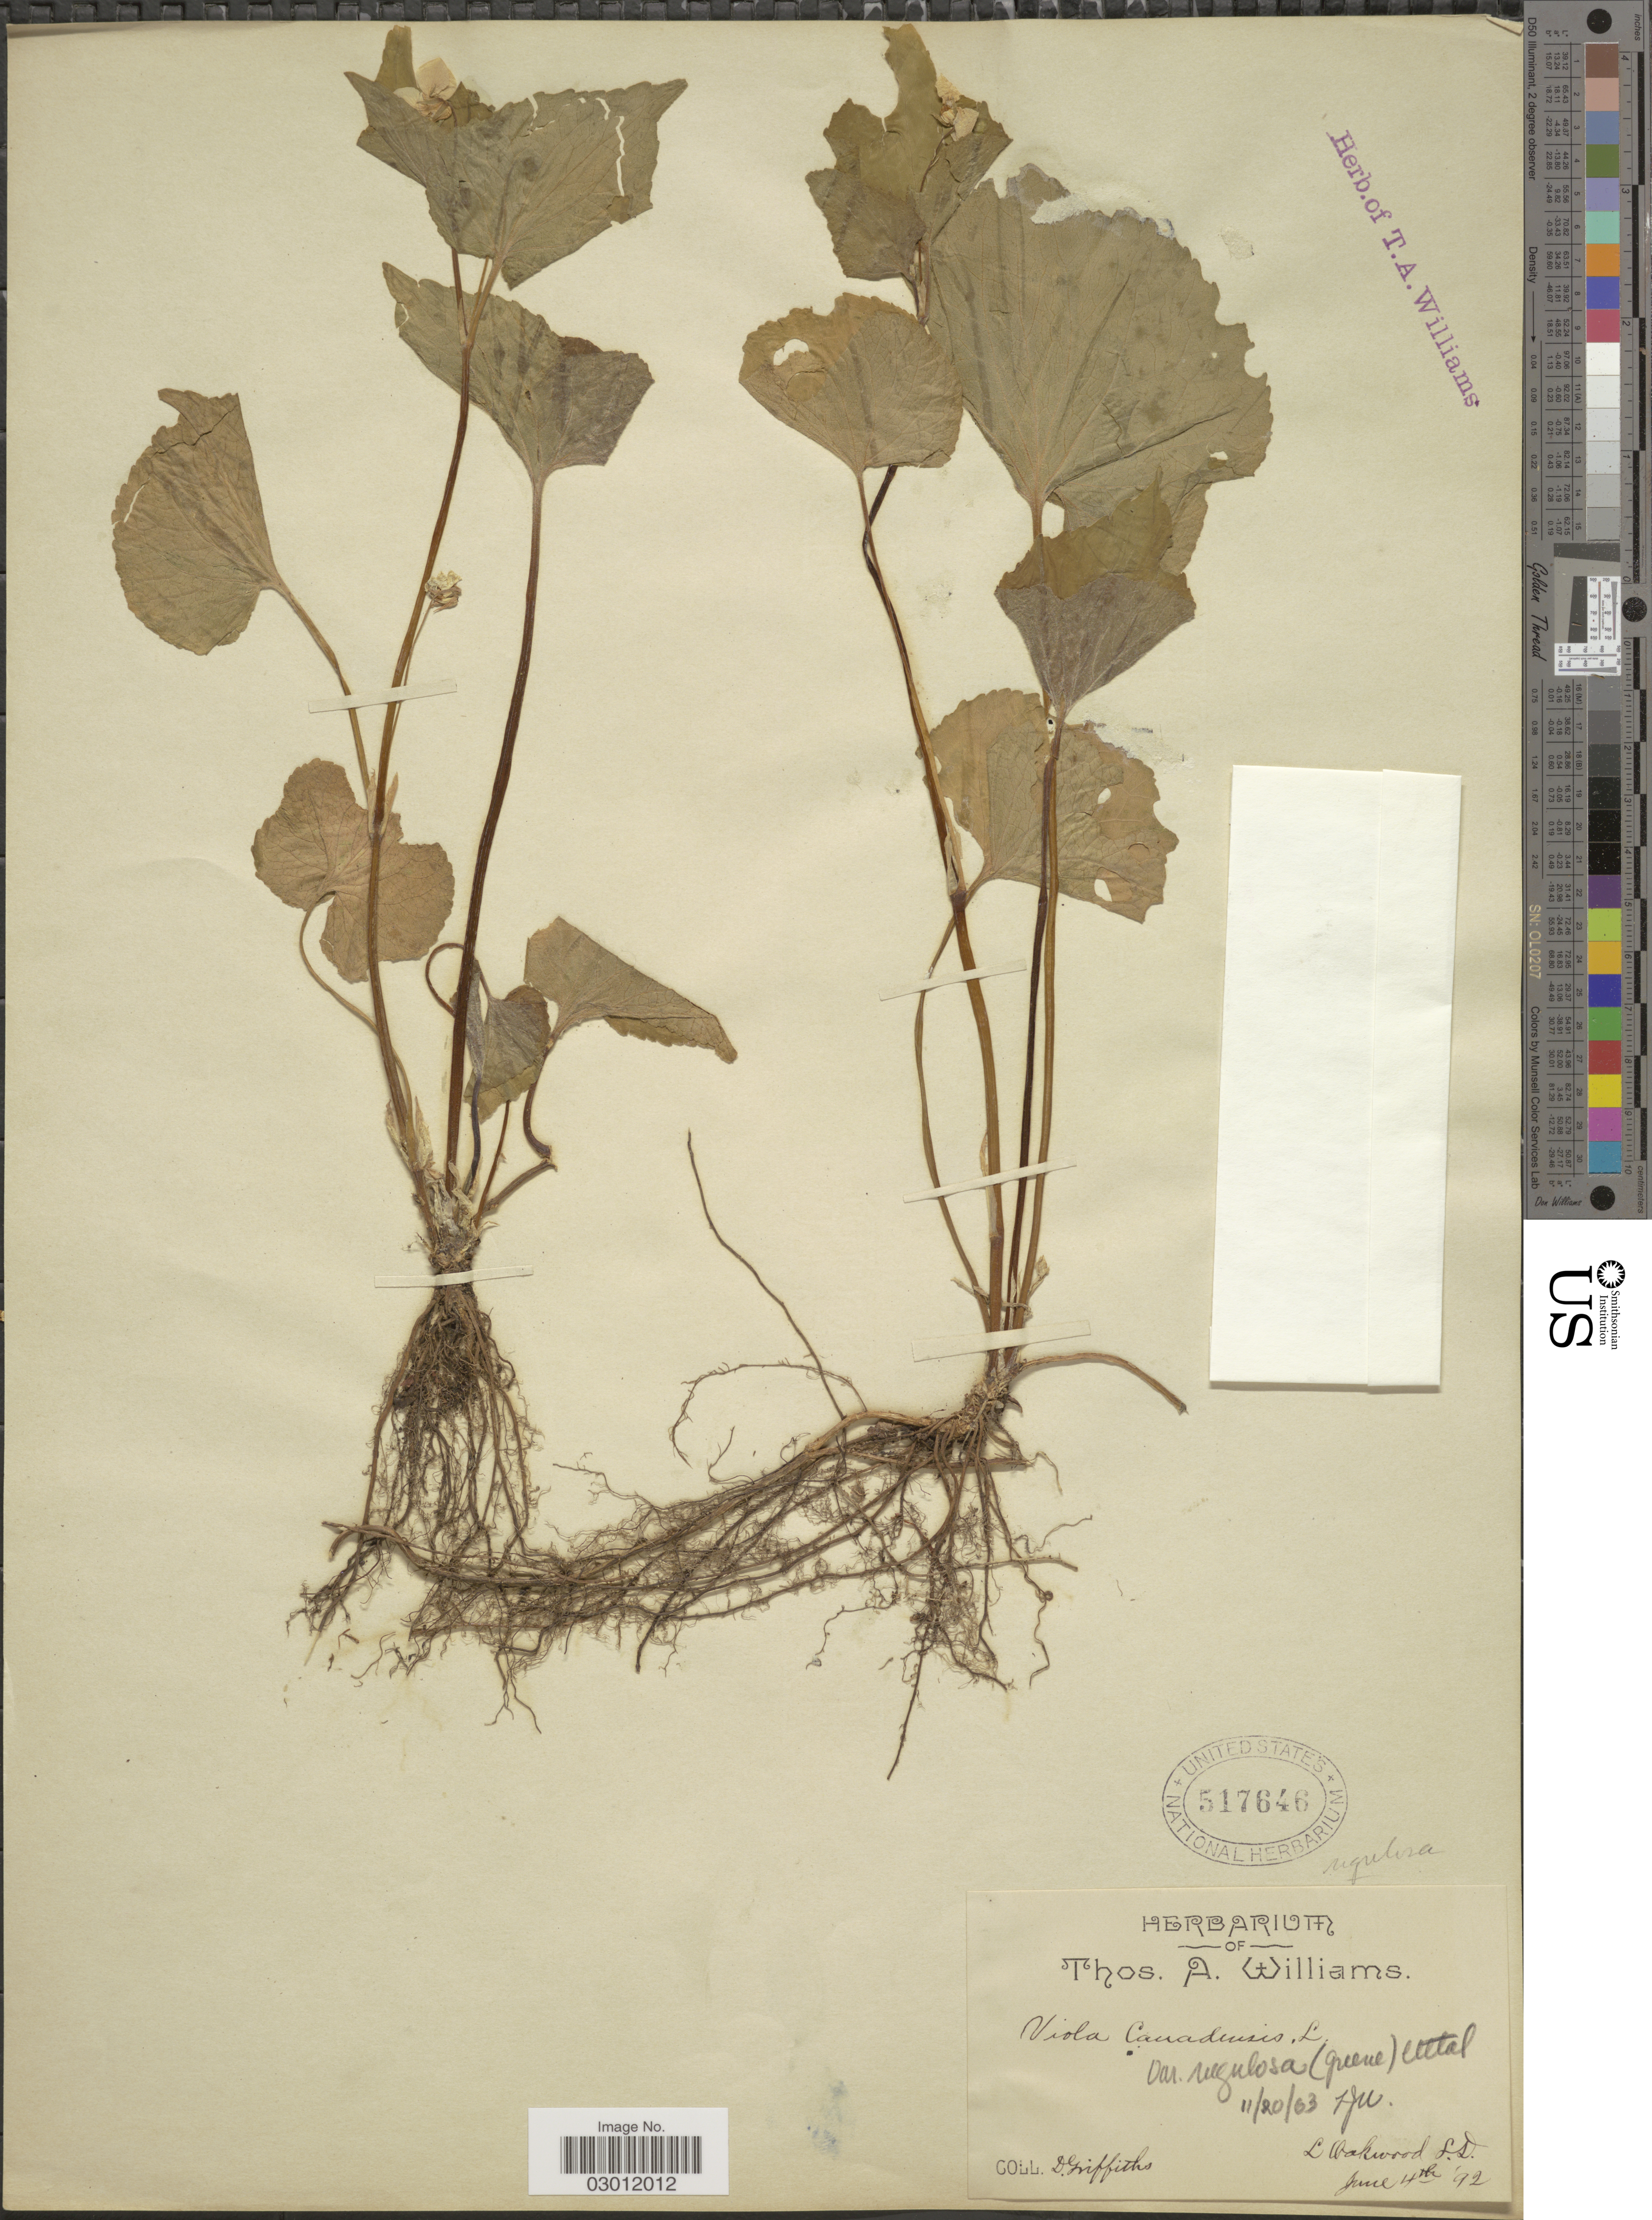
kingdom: Plantae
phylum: Tracheophyta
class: Magnoliopsida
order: Malpighiales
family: Violaceae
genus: Viola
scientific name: Viola canadensis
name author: L.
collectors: D. Griffiths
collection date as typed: Transcribed d/m/y: 4/6/92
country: United States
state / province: South Dakota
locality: Oakwood, S.D.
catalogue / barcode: US 517646